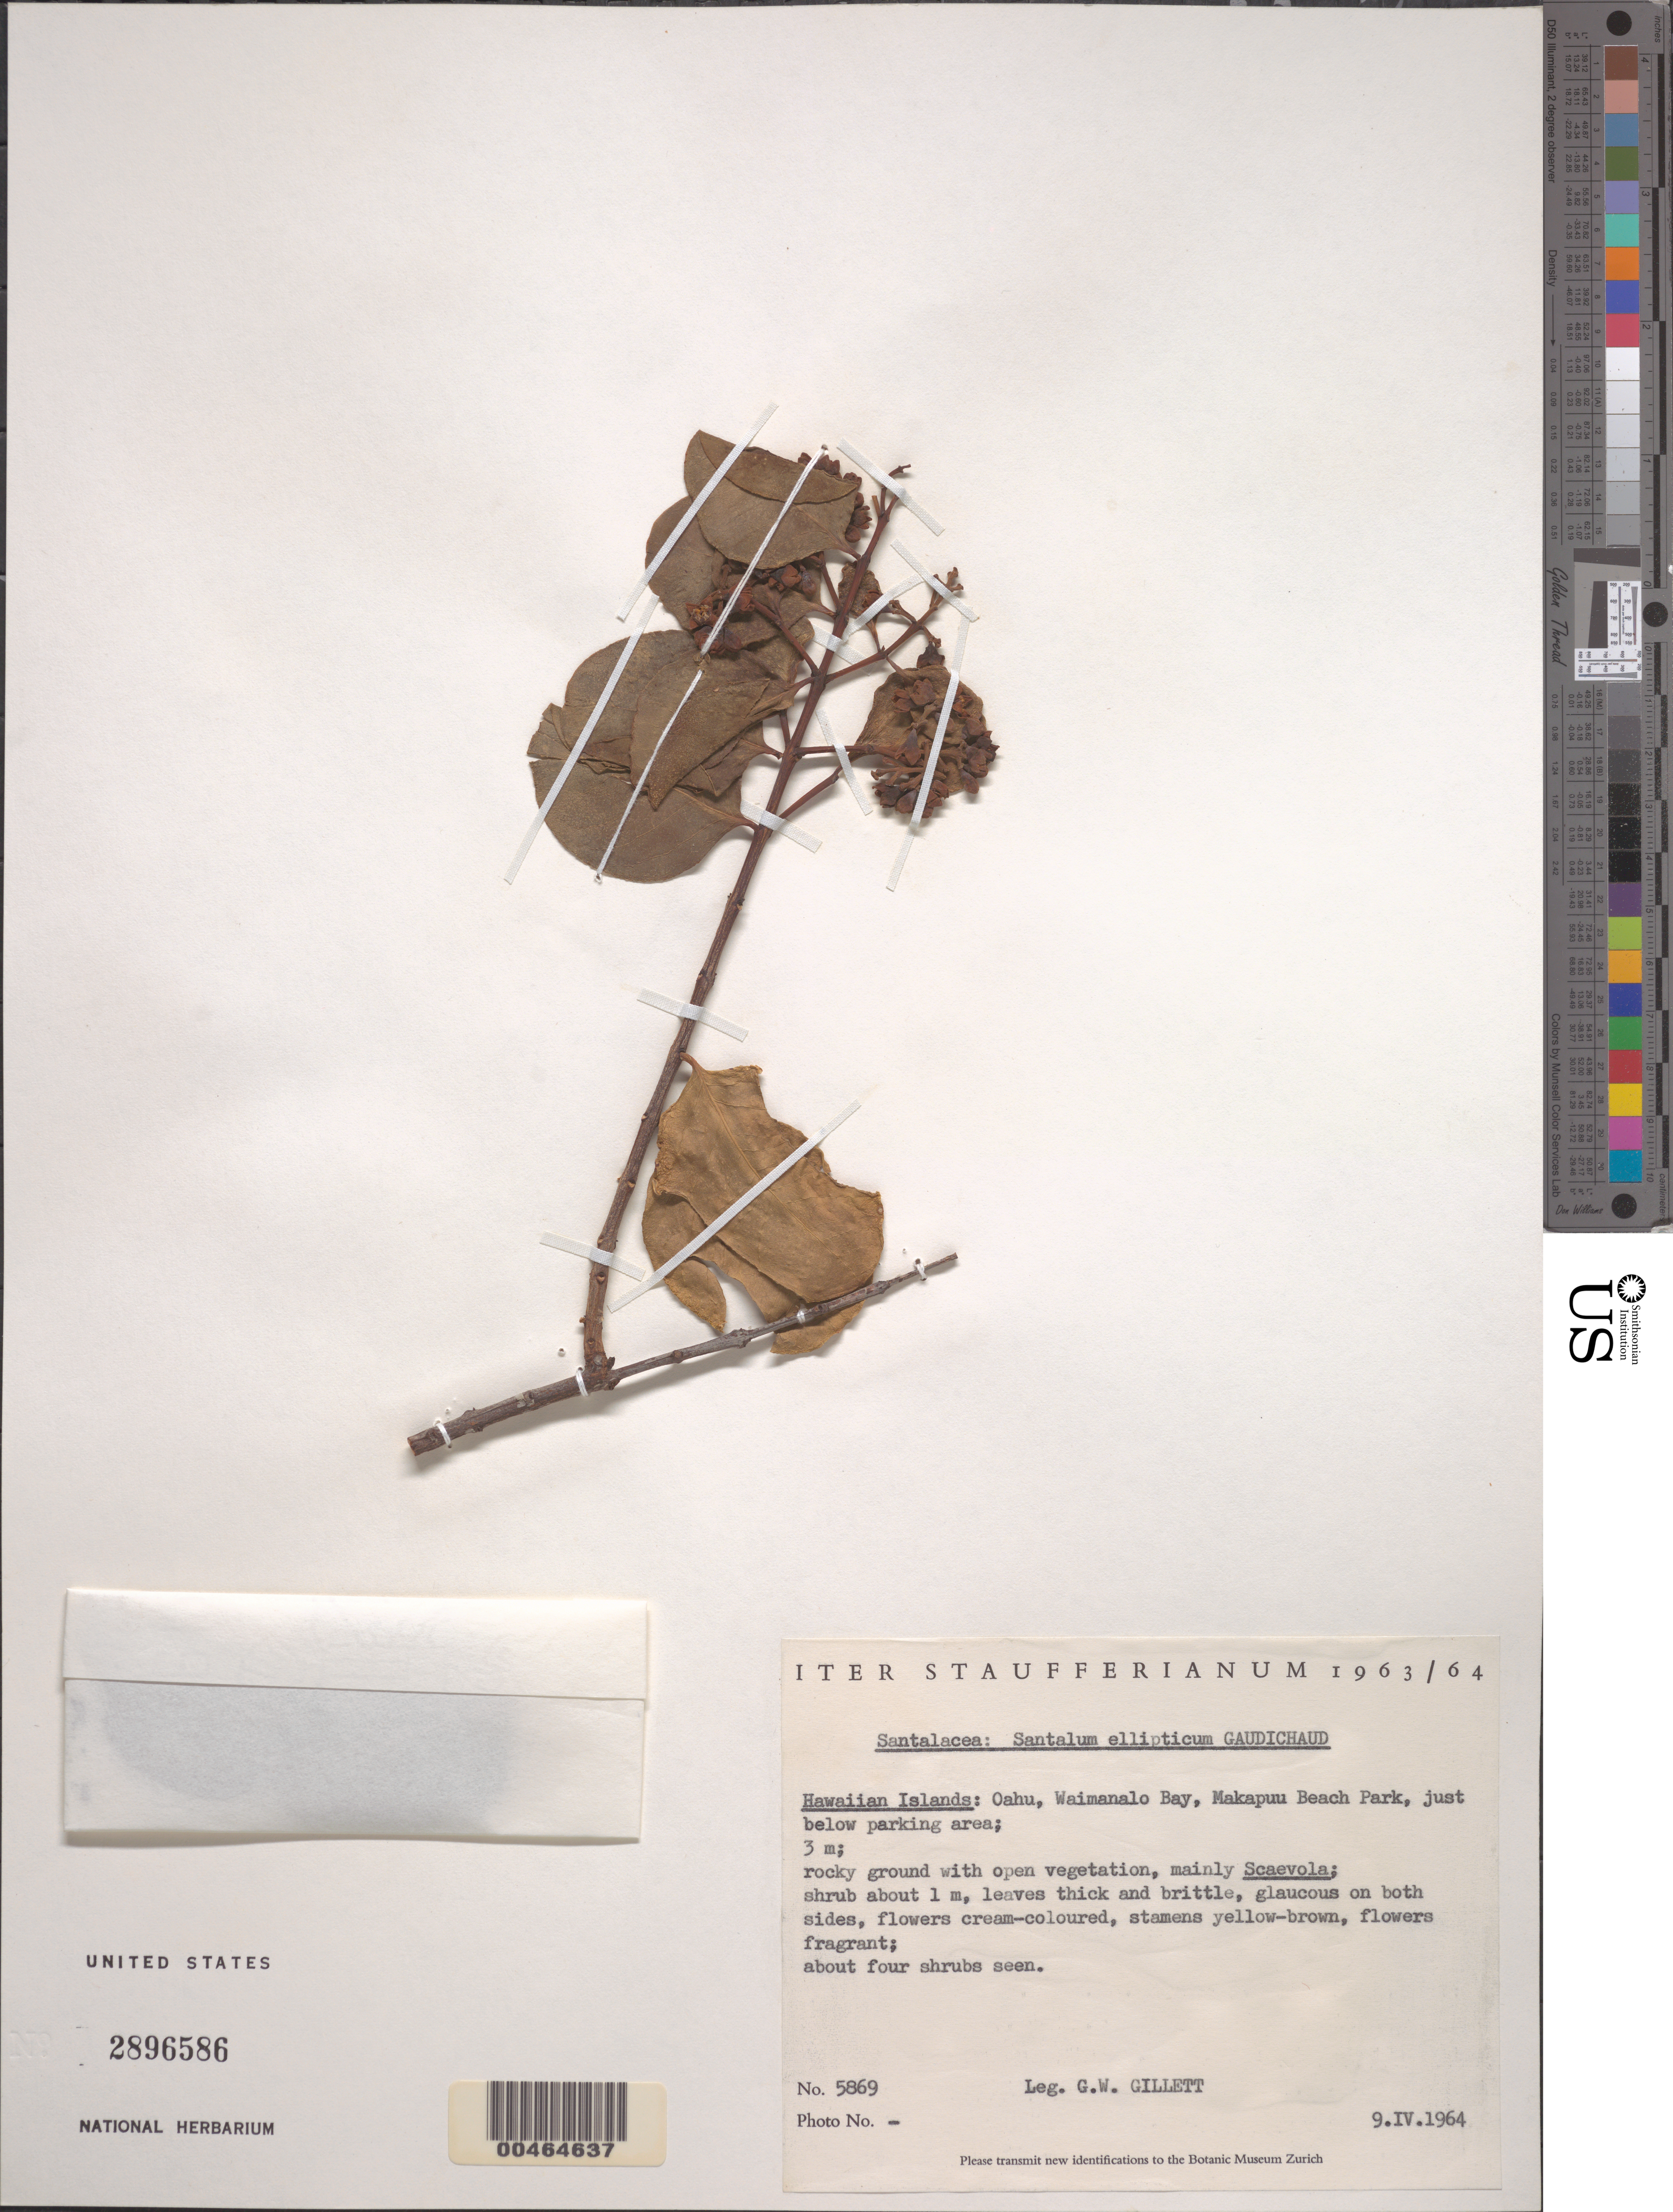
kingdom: Plantae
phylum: Tracheophyta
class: Magnoliopsida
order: Santalales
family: Santalaceae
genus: Santalum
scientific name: Santalum ellipticum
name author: Gaudich.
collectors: G. Gillett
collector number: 5869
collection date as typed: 9 Apr 1964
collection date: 1964-04-09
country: United States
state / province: Hawaii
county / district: Honolulu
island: Oahu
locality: Waimanalo Bay, Makapuu Beach Park, just below parking area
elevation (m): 3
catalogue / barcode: US 2896586